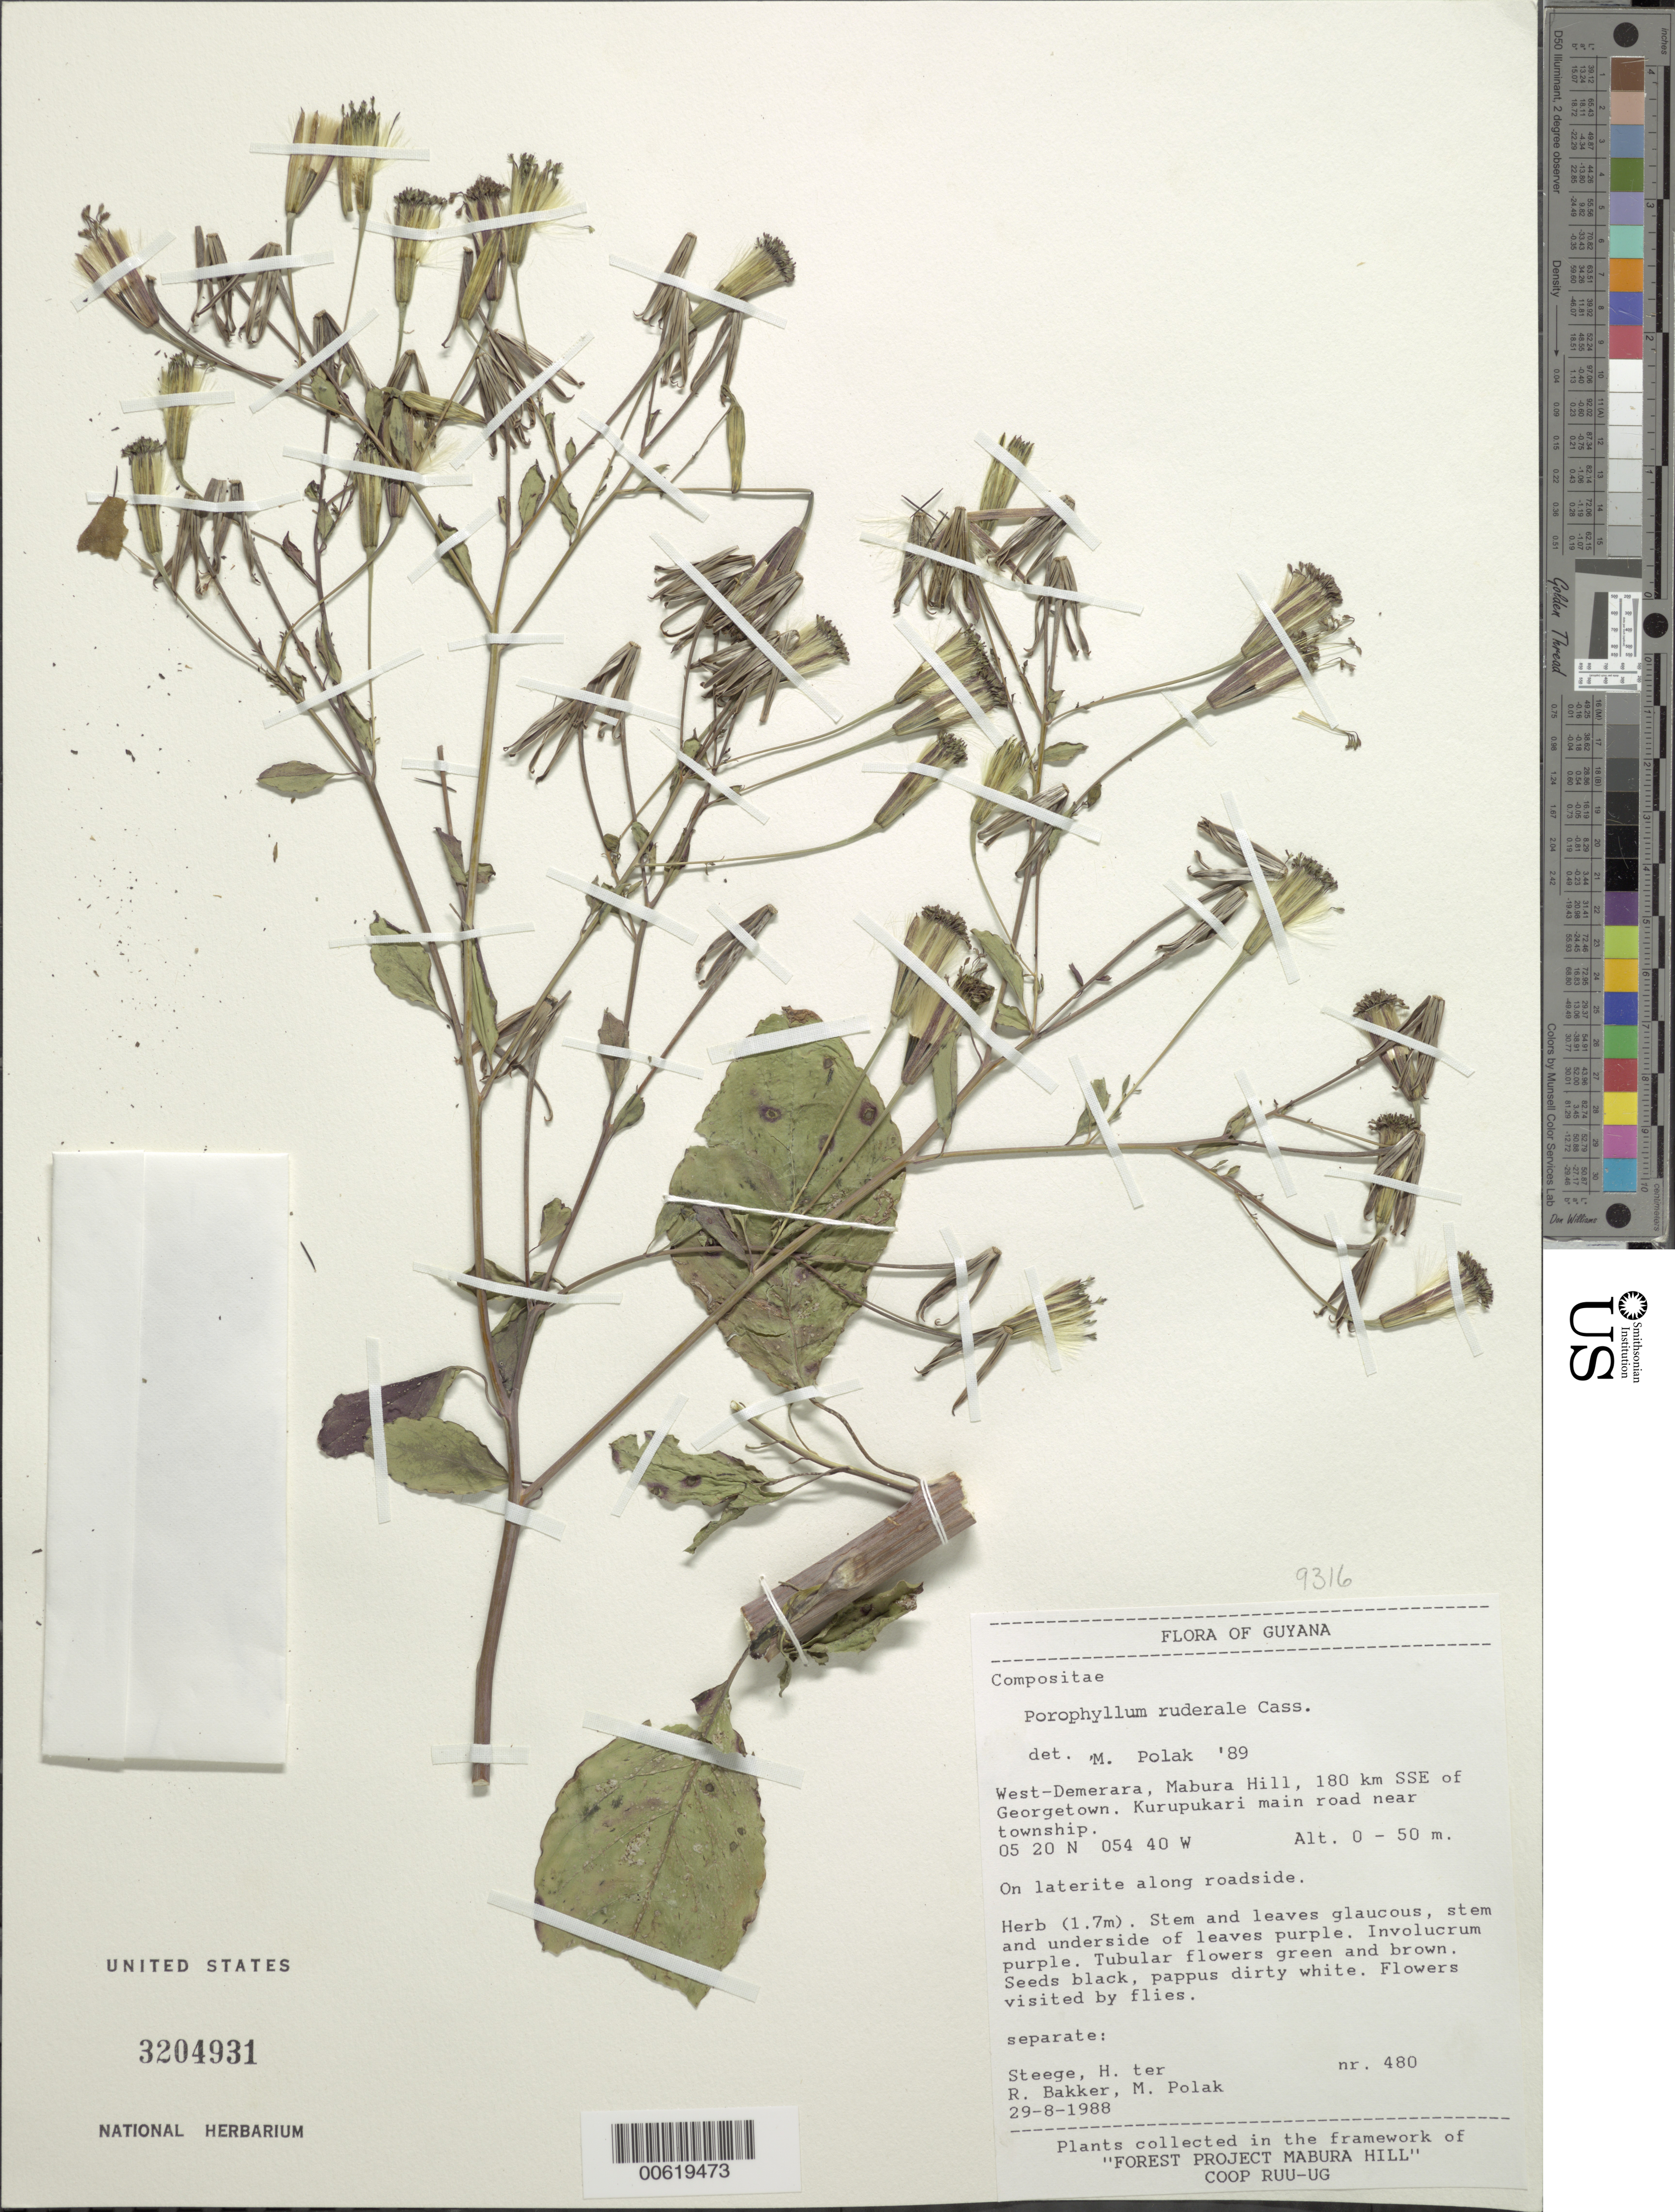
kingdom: Plantae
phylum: Tracheophyta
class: Magnoliopsida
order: Asterales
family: Asteraceae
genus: Porophyllum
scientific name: Porophyllum ruderale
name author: (Jacq.) Cass.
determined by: Polak, M.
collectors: H. ter Steege, R. Bakker & M. Polak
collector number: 480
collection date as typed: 29-Aug-88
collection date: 1988-08-29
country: Guyana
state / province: U. Demerara-Berbice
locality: Mabura Hill, 180 km SSE of Georgetown, Kurupukari main road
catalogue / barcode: US 3204931